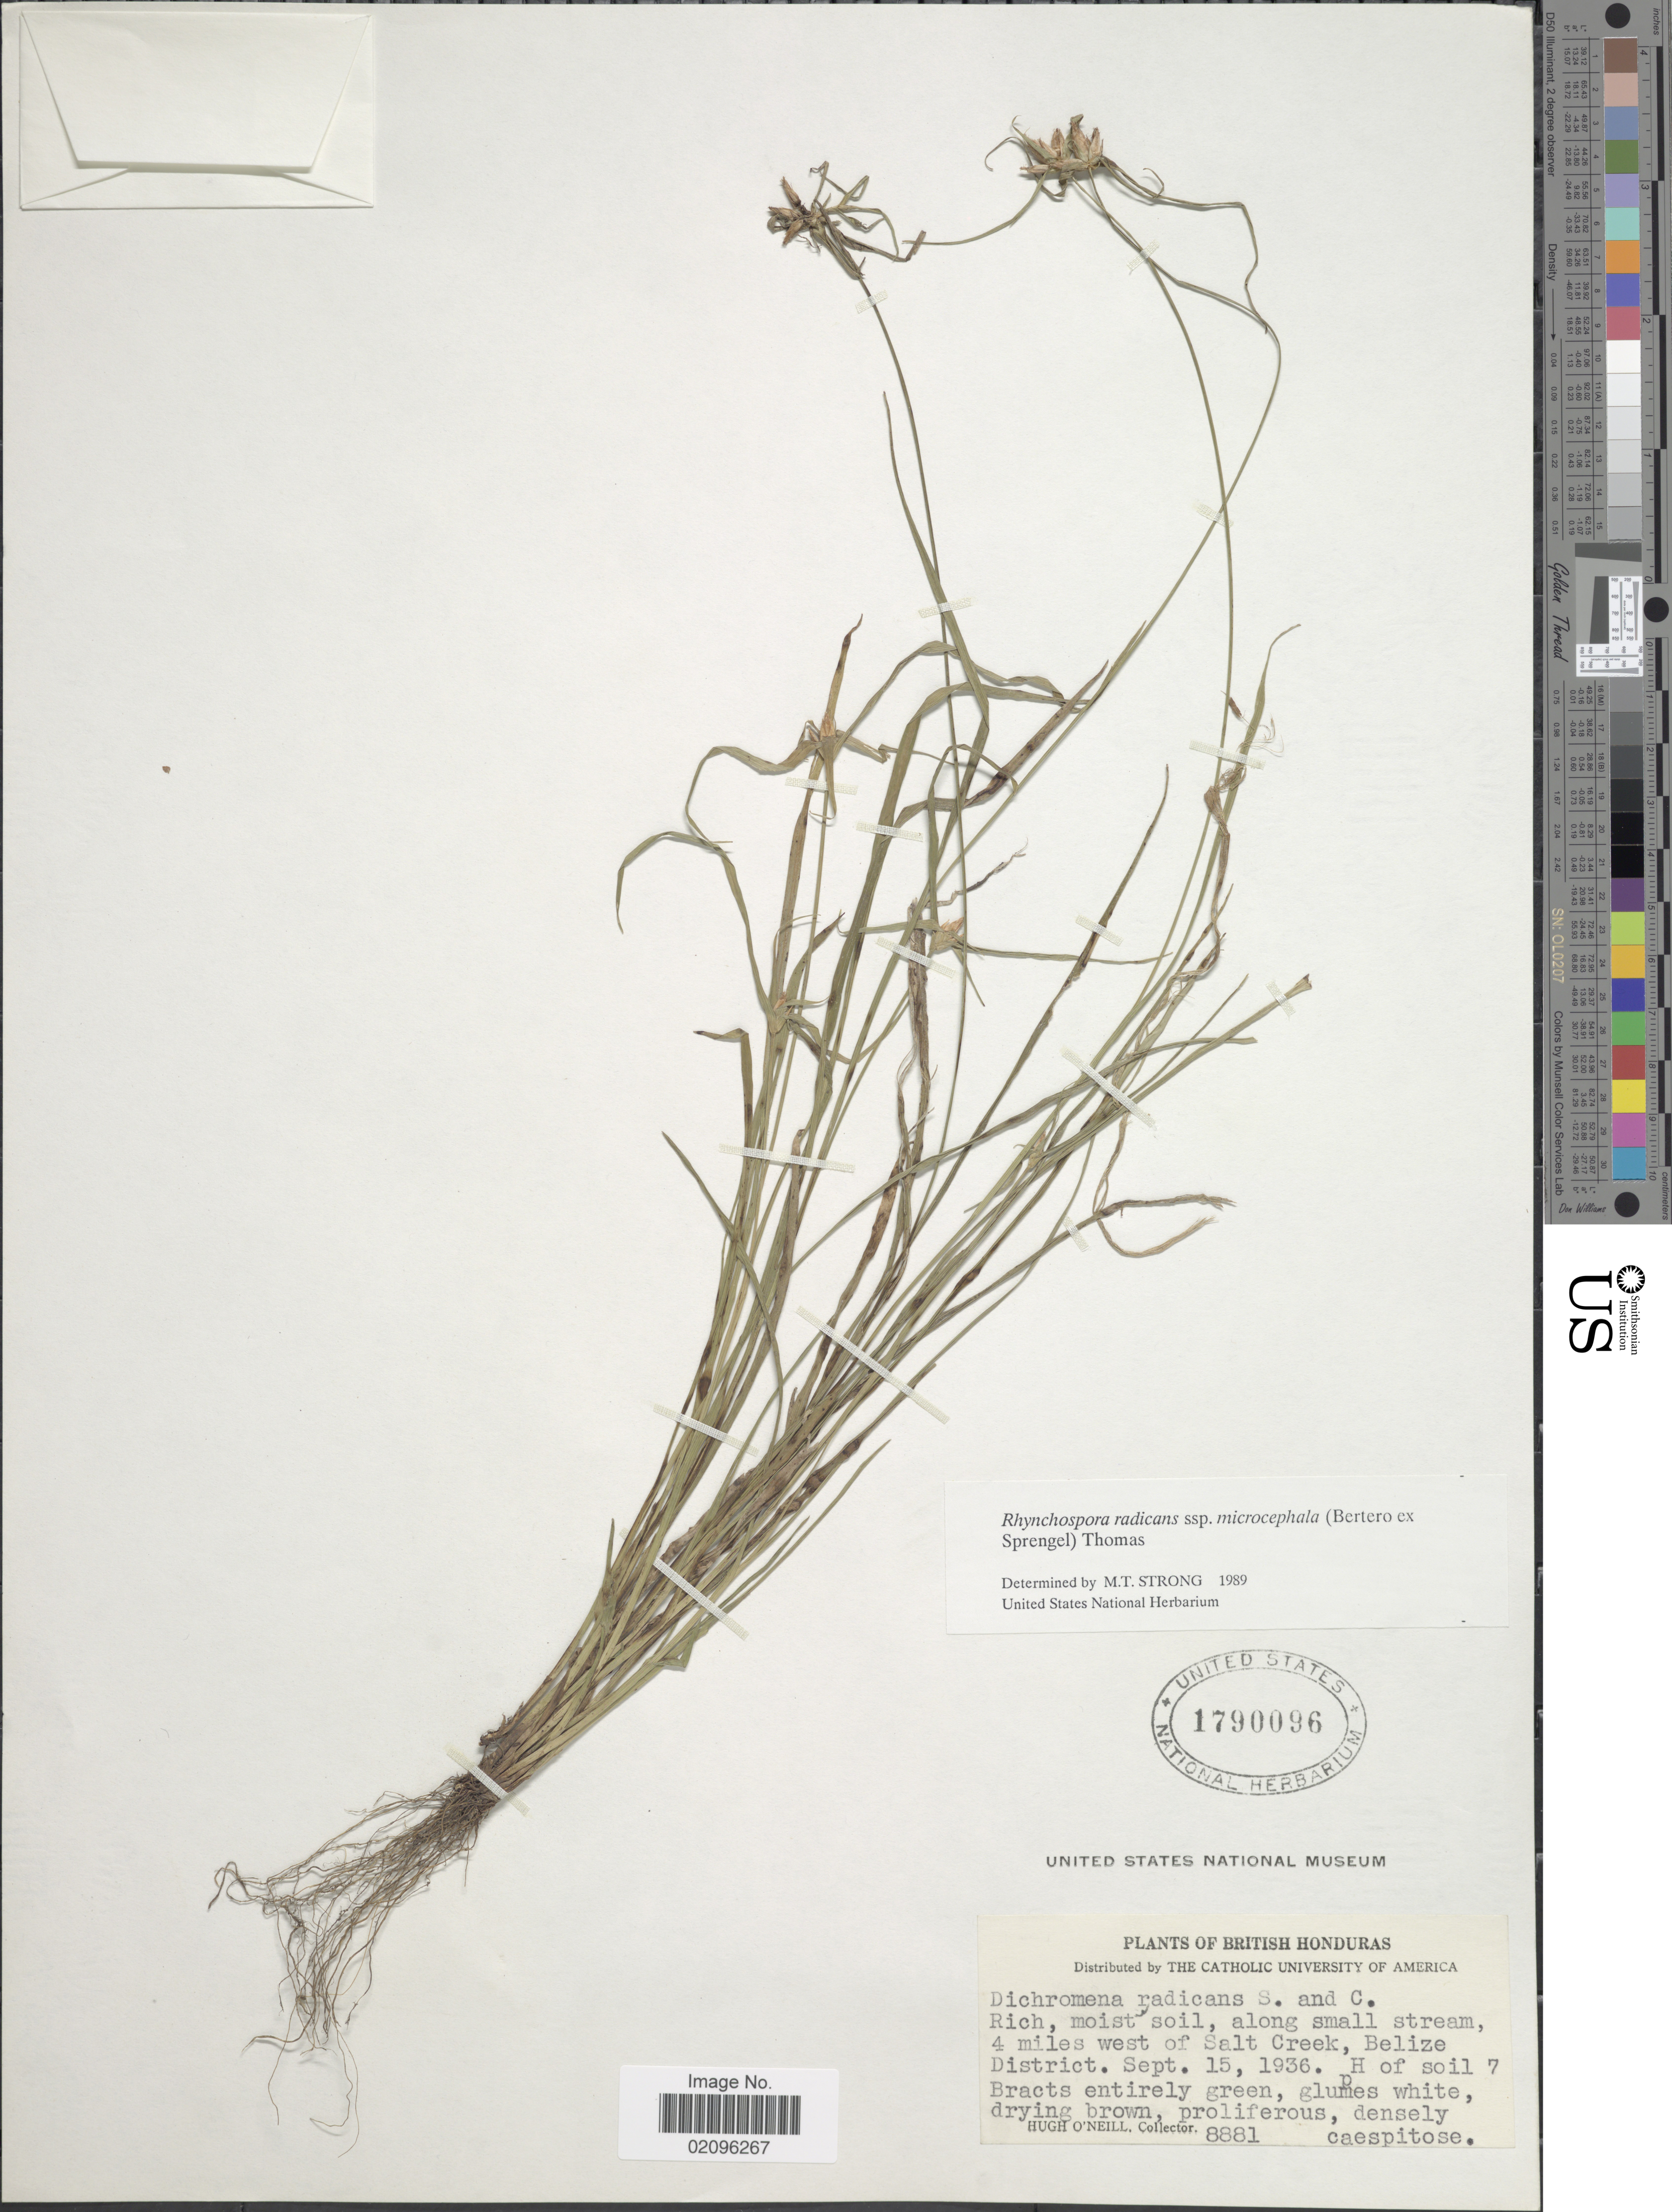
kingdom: Plantae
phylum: Tracheophyta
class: Liliopsida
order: Poales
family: Cyperaceae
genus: Rhynchospora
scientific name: Rhynchospora radicans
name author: (Schltdl. & Cham.) H. Pfeiff.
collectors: H. O'Neill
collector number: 8881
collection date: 1936-09-15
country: Belize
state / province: Belize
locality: Along small stream, 4 miles west of Salt Creek, Belize District. British Honduras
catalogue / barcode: US 1790096